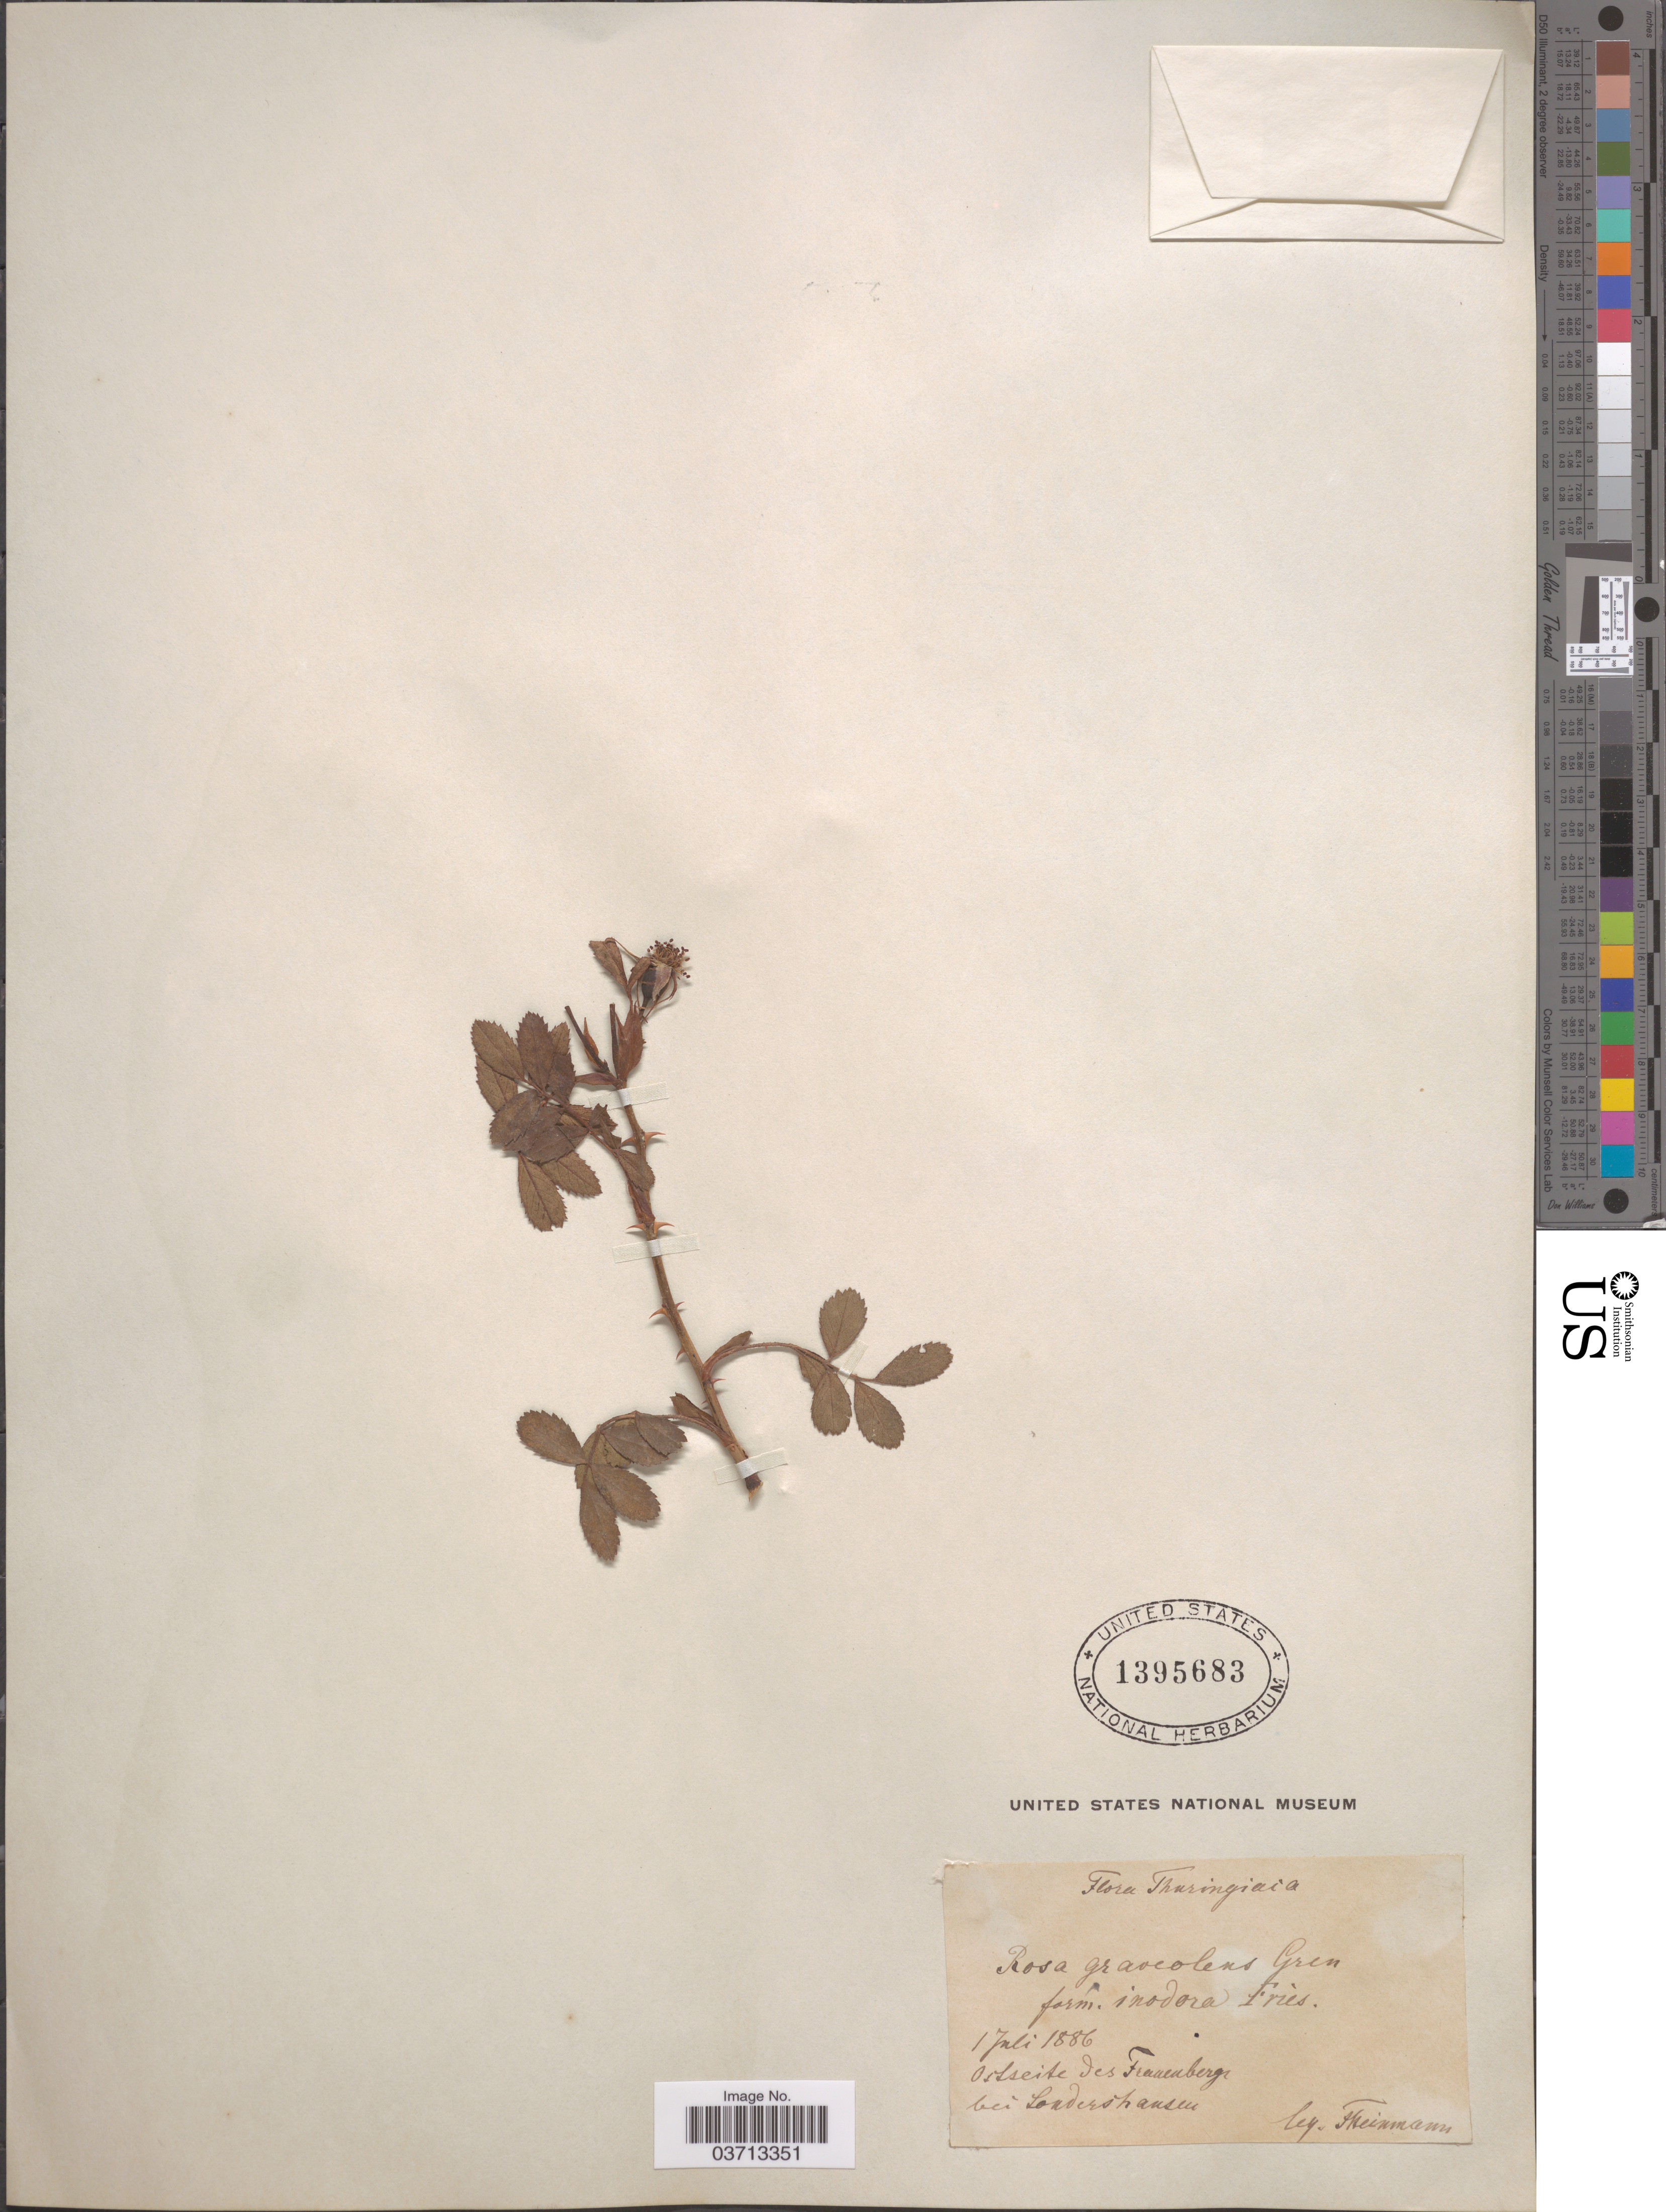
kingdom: Plantae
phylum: Tracheophyta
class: Magnoliopsida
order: Rosales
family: Rosaceae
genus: Rosa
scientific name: Rosa graveolens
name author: Gren.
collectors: Heinmann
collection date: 1886-07-01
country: Germany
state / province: Thuringia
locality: Thuringiaca. Osleite des Franenbergr bei Sondershausen.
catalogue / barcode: US 1395683